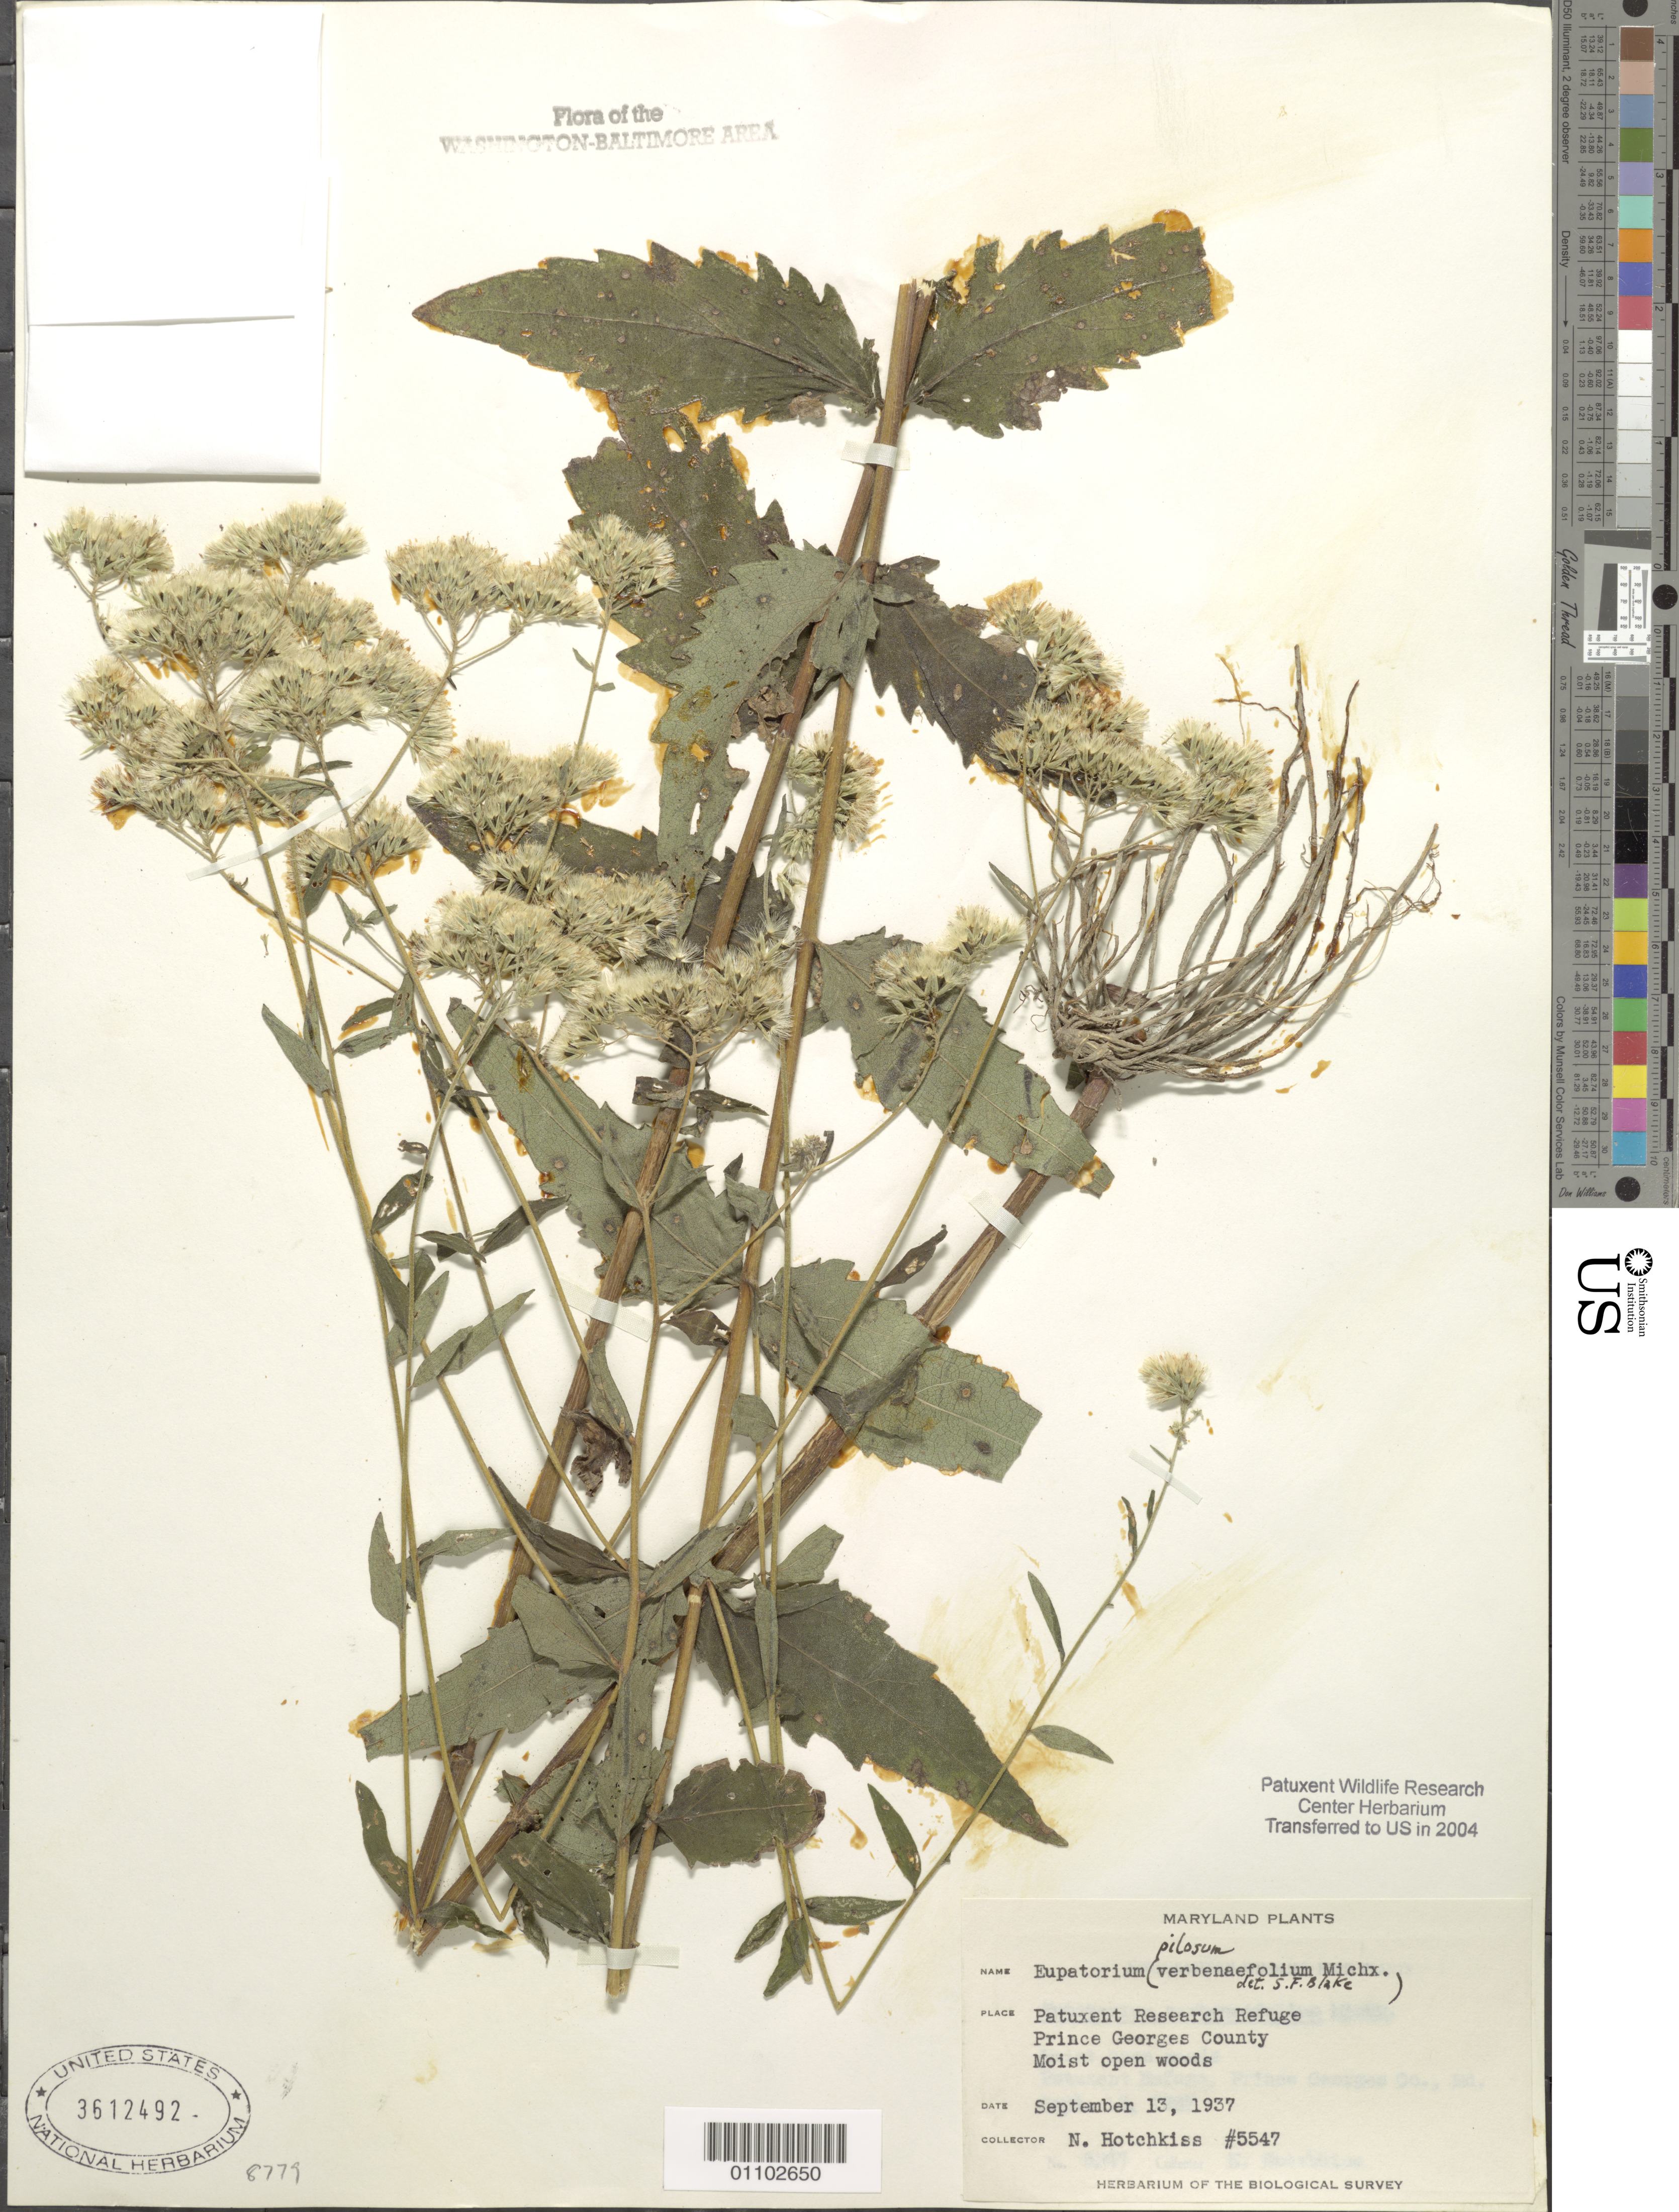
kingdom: Plantae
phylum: Tracheophyta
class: Magnoliopsida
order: Asterales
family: Asteraceae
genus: Eupatorium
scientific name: Eupatorium pilosum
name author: Walter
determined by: Blake, Sydney F.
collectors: N. Hotchkiss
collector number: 5547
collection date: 1937-09-13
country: United States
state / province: Maryland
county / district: Prince George's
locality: Patuxent Research Refuge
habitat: Moist open woods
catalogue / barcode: US 3612492